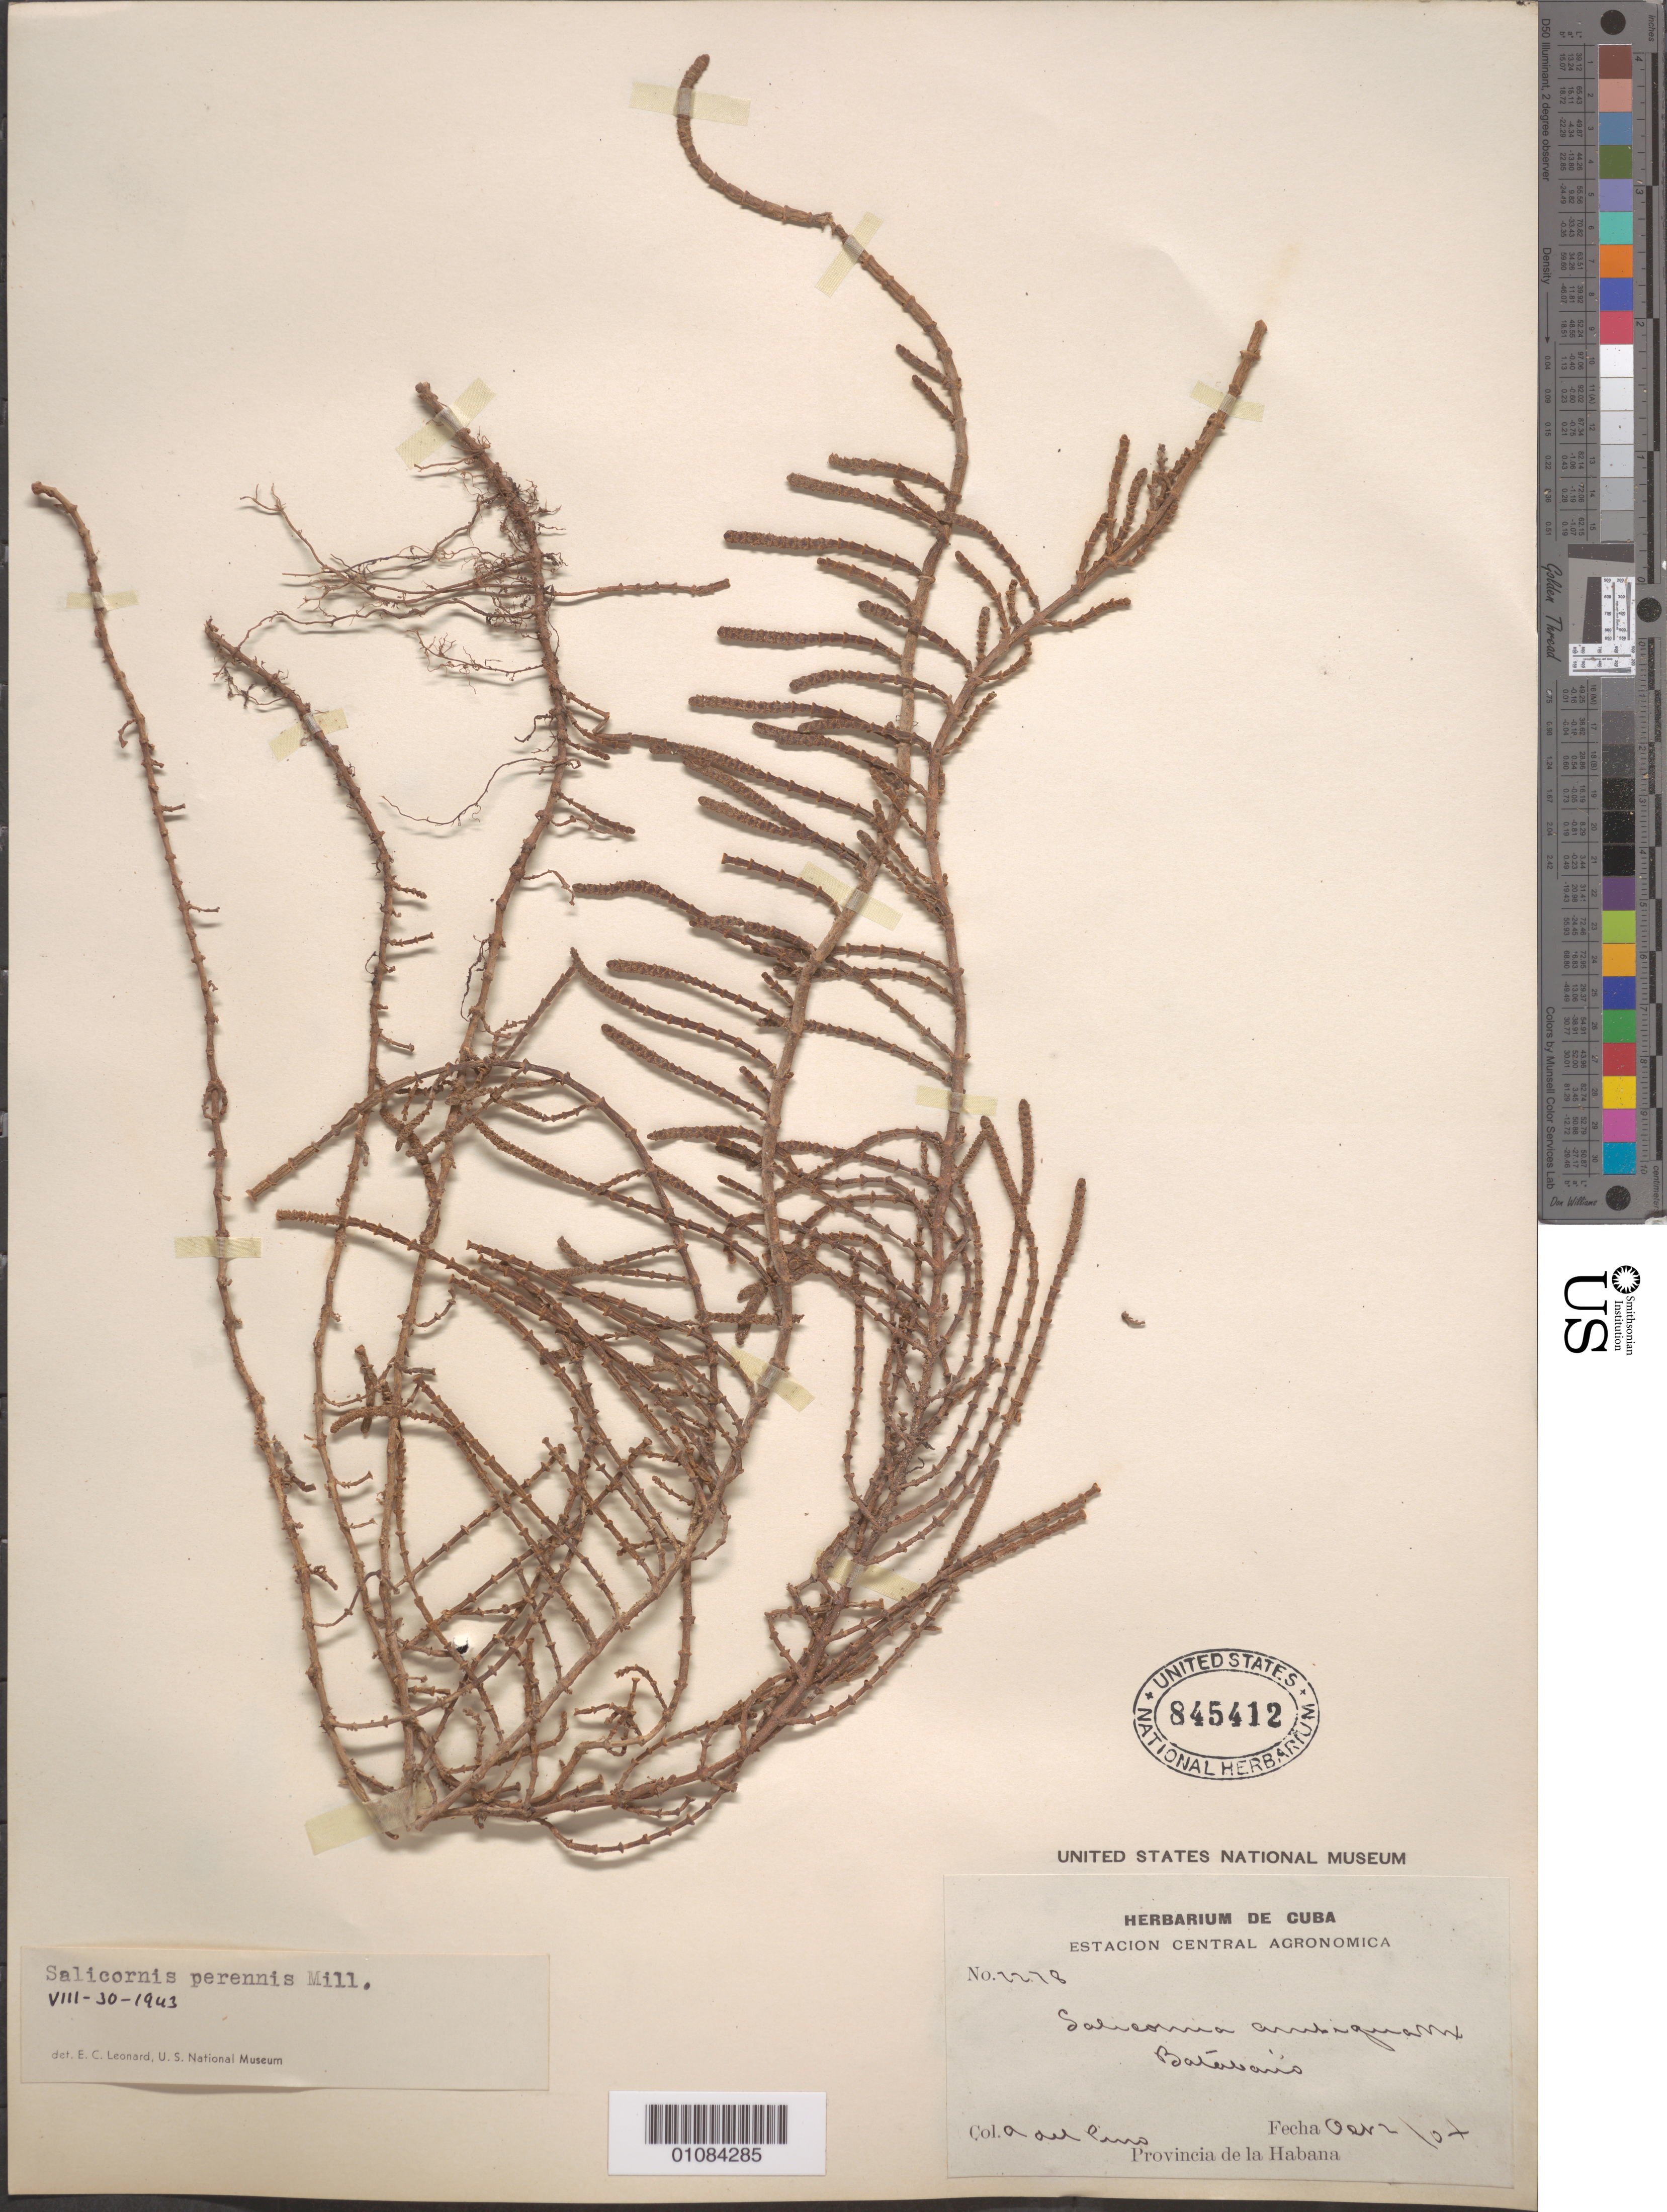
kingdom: Plantae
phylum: Tracheophyta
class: Magnoliopsida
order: Caryophyllales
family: Amaranthaceae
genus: Salicornia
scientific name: Salicornia perennis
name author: Mill.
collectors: A. Pino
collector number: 2278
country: Cuba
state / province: La Habana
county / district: Batabanó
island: Cuba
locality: Batabano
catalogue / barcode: US 845412